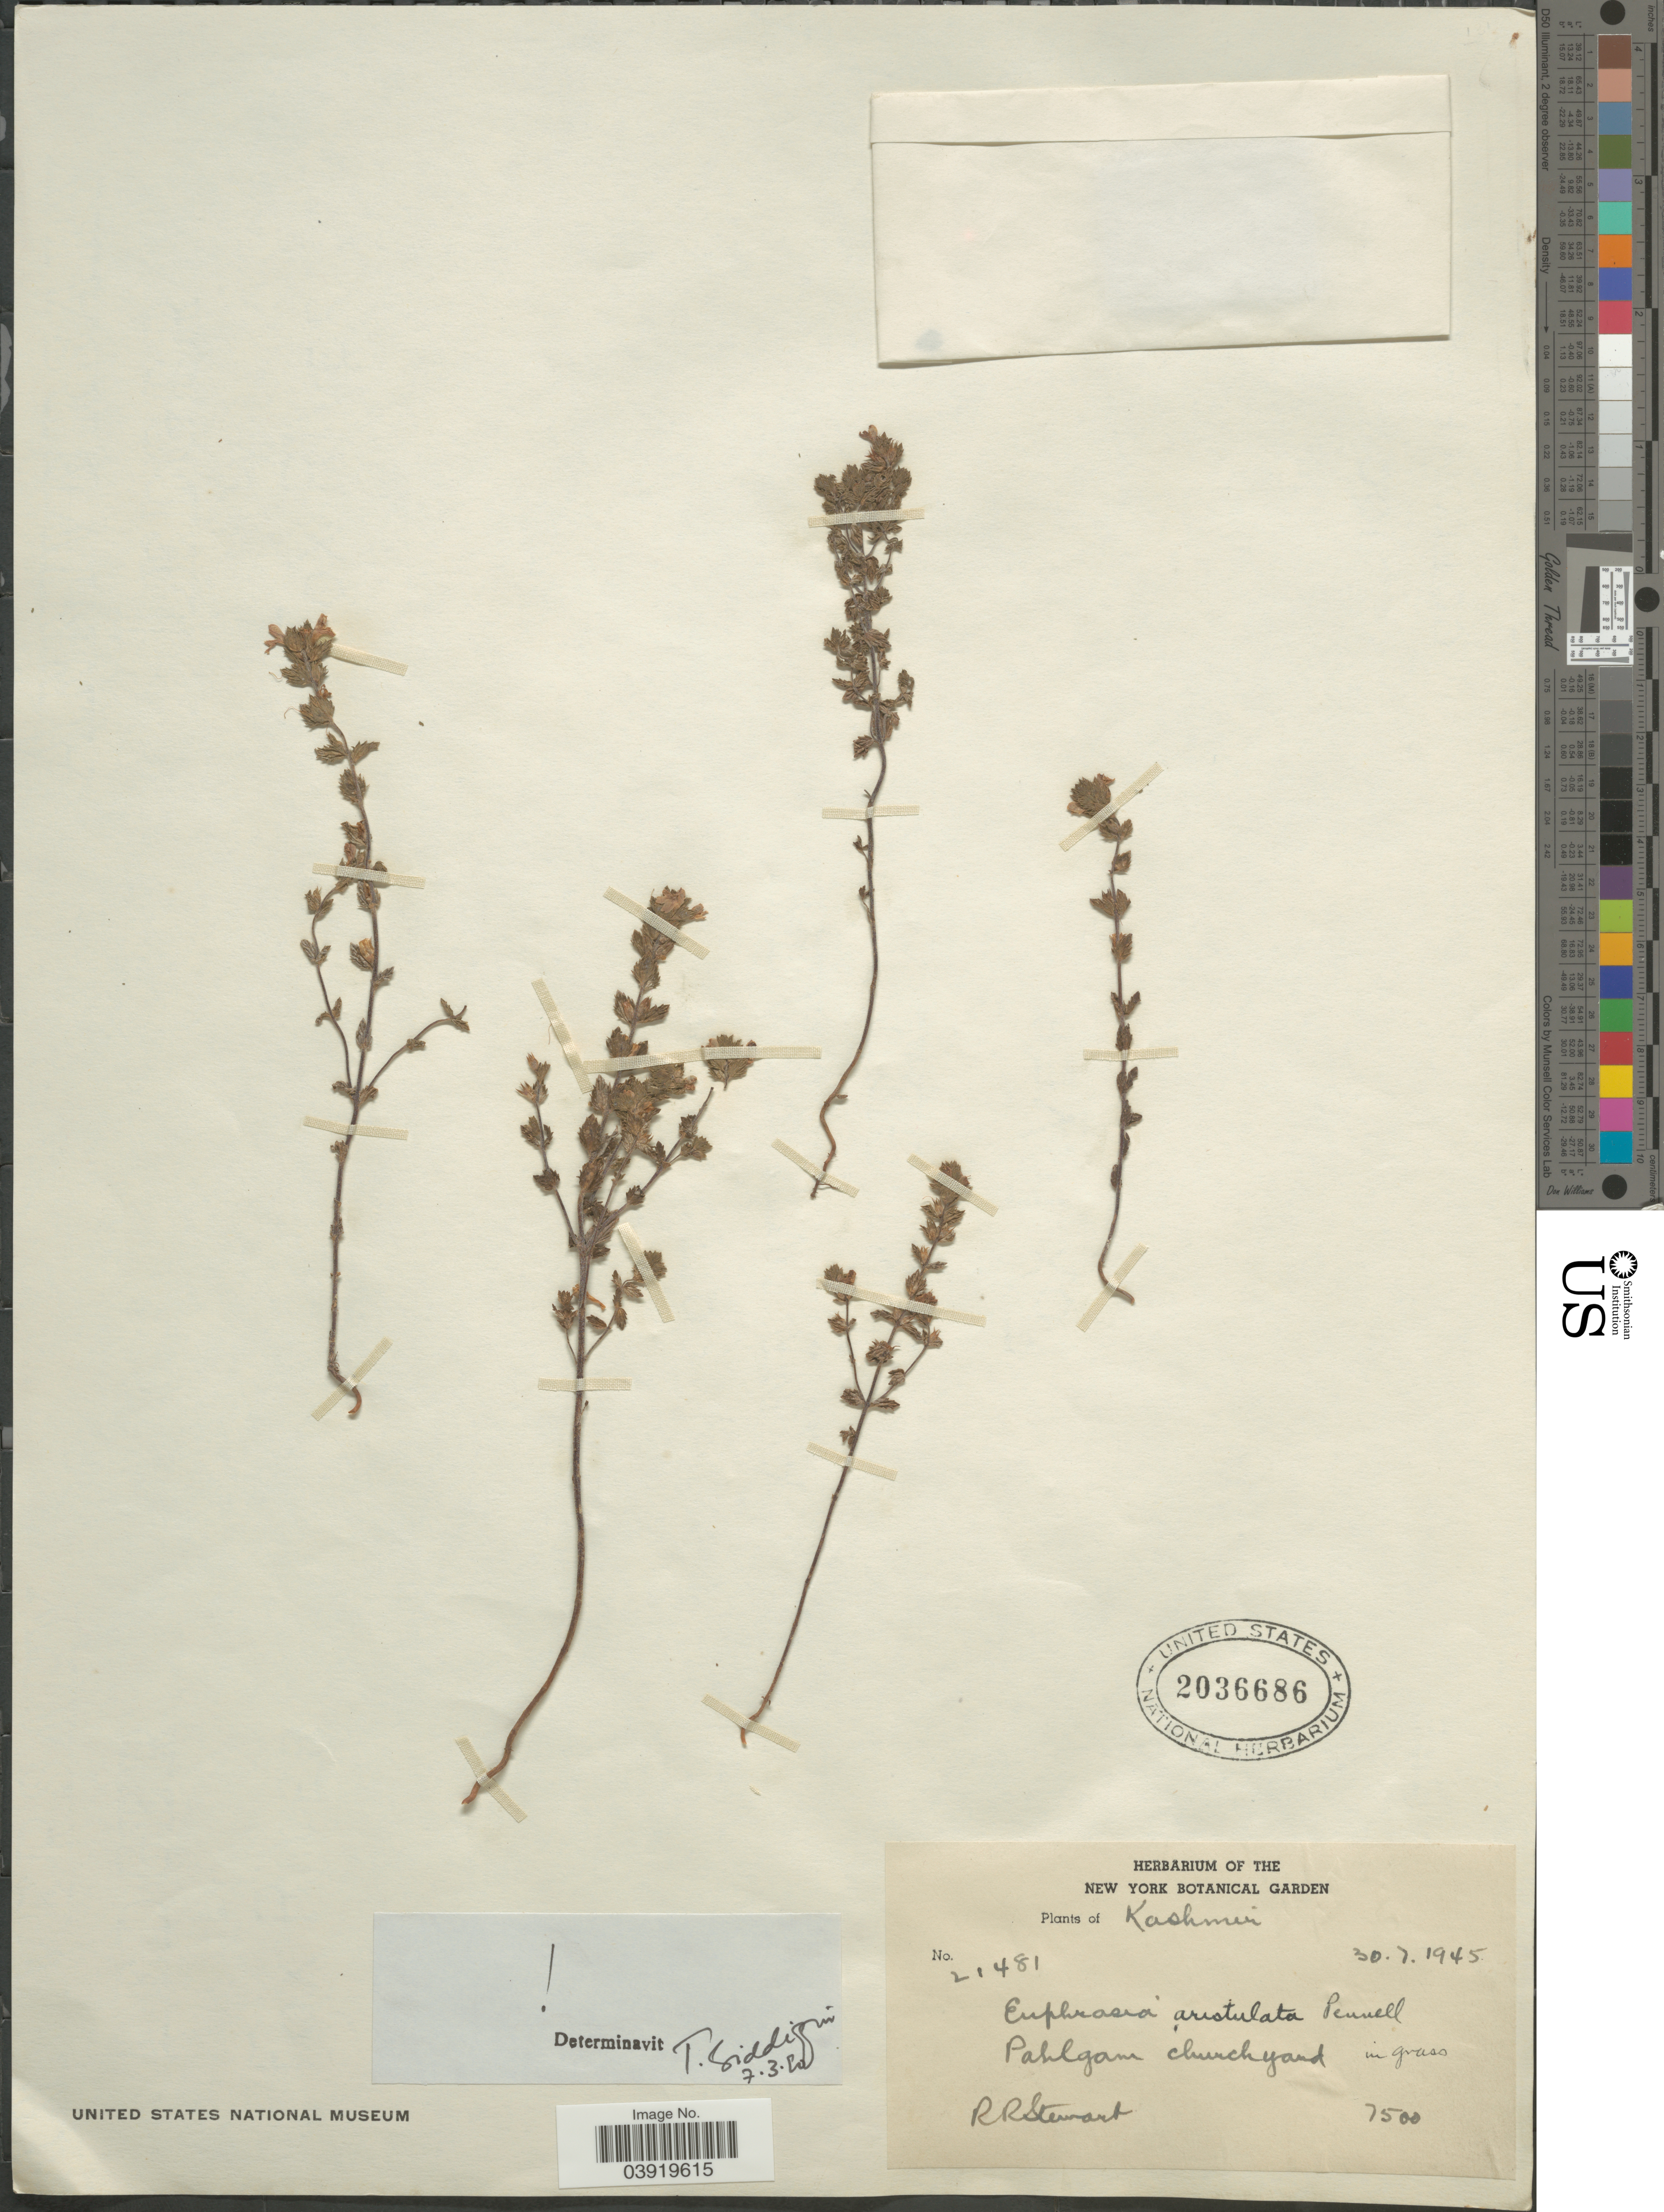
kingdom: Plantae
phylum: Tracheophyta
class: Magnoliopsida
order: Lamiales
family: Orobanchaceae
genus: Euphrasia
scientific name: Euphrasia aristulata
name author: Pennell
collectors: R. Stewart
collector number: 21481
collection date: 1945-07-30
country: India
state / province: Jammu and Kashmir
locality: Kashmir. Pahlgan churchyard.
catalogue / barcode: US 2036686